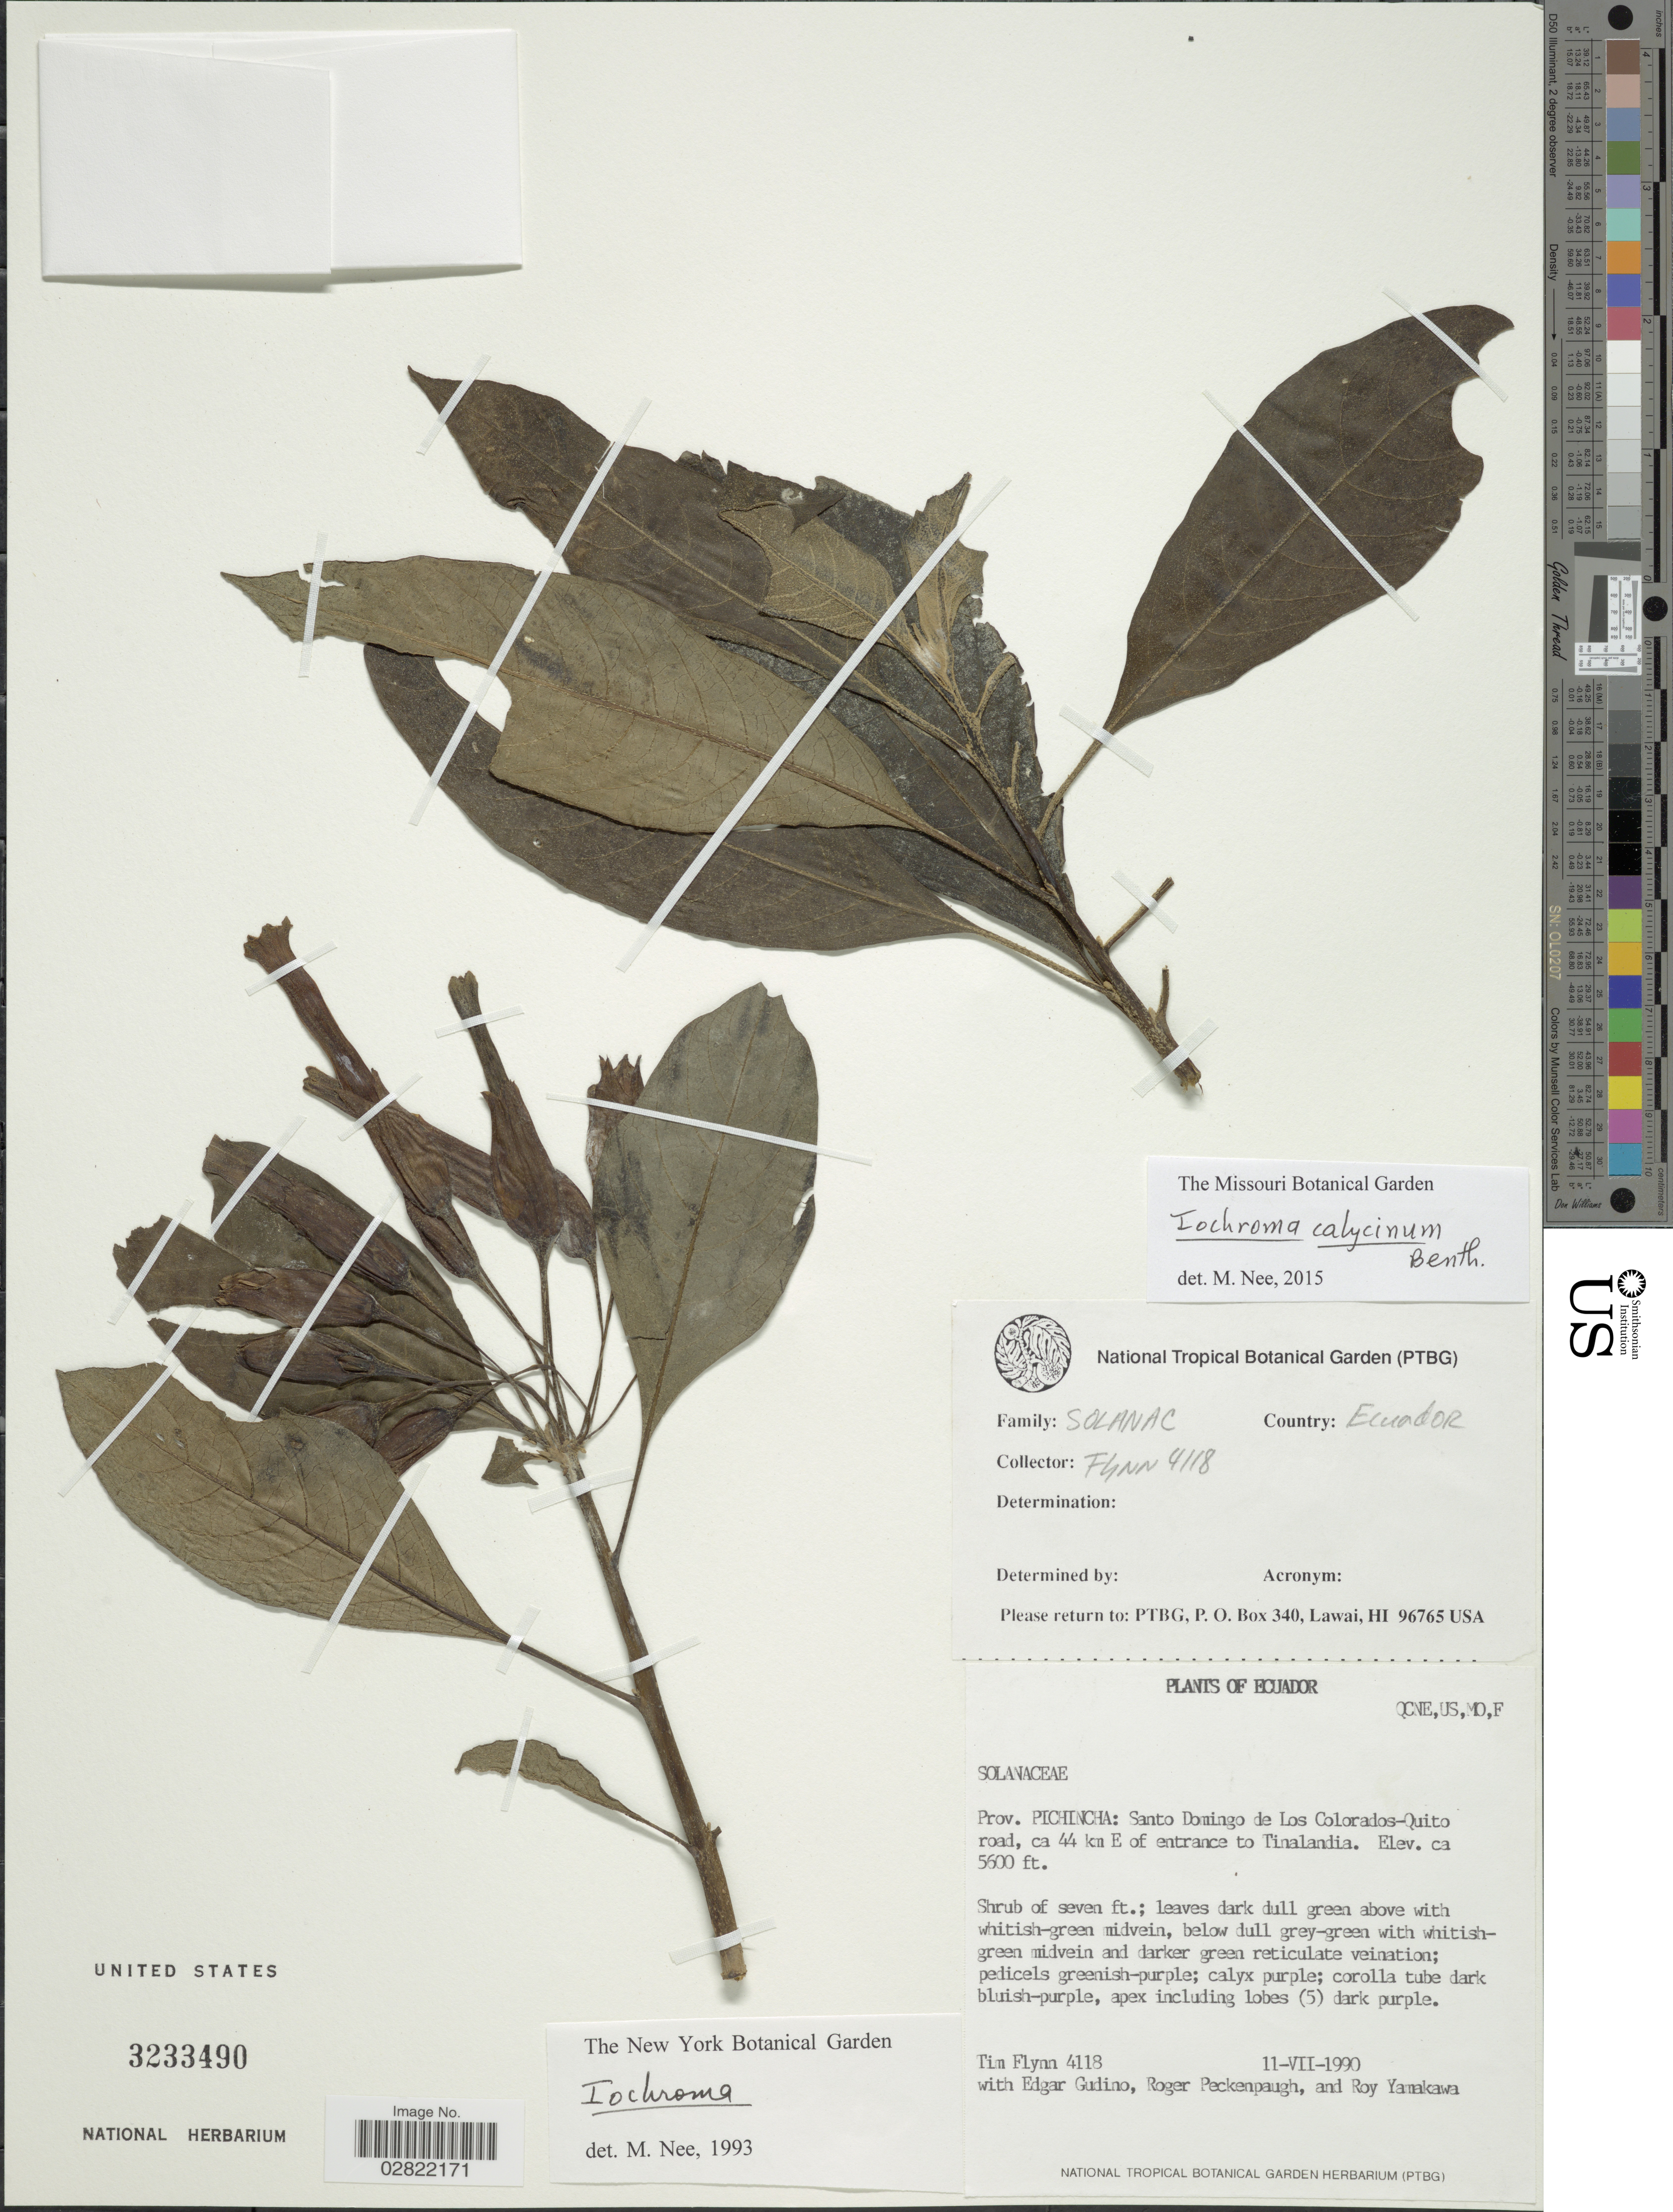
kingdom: Plantae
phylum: Tracheophyta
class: Magnoliopsida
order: Solanales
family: Solanaceae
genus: Iochroma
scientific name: Iochroma calycina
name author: Benth.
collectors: T. Flynn, E. Gudiño, R. Peckenpaugh & R. Yamakawa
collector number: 4118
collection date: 1990-07-11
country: Ecuador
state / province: Pichincha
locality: Prov. Pichincha: Santo Domingo de Los Colorados-Quito road, ca 44 km E of entrance to Tinalandia.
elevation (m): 1707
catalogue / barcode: US 3233490